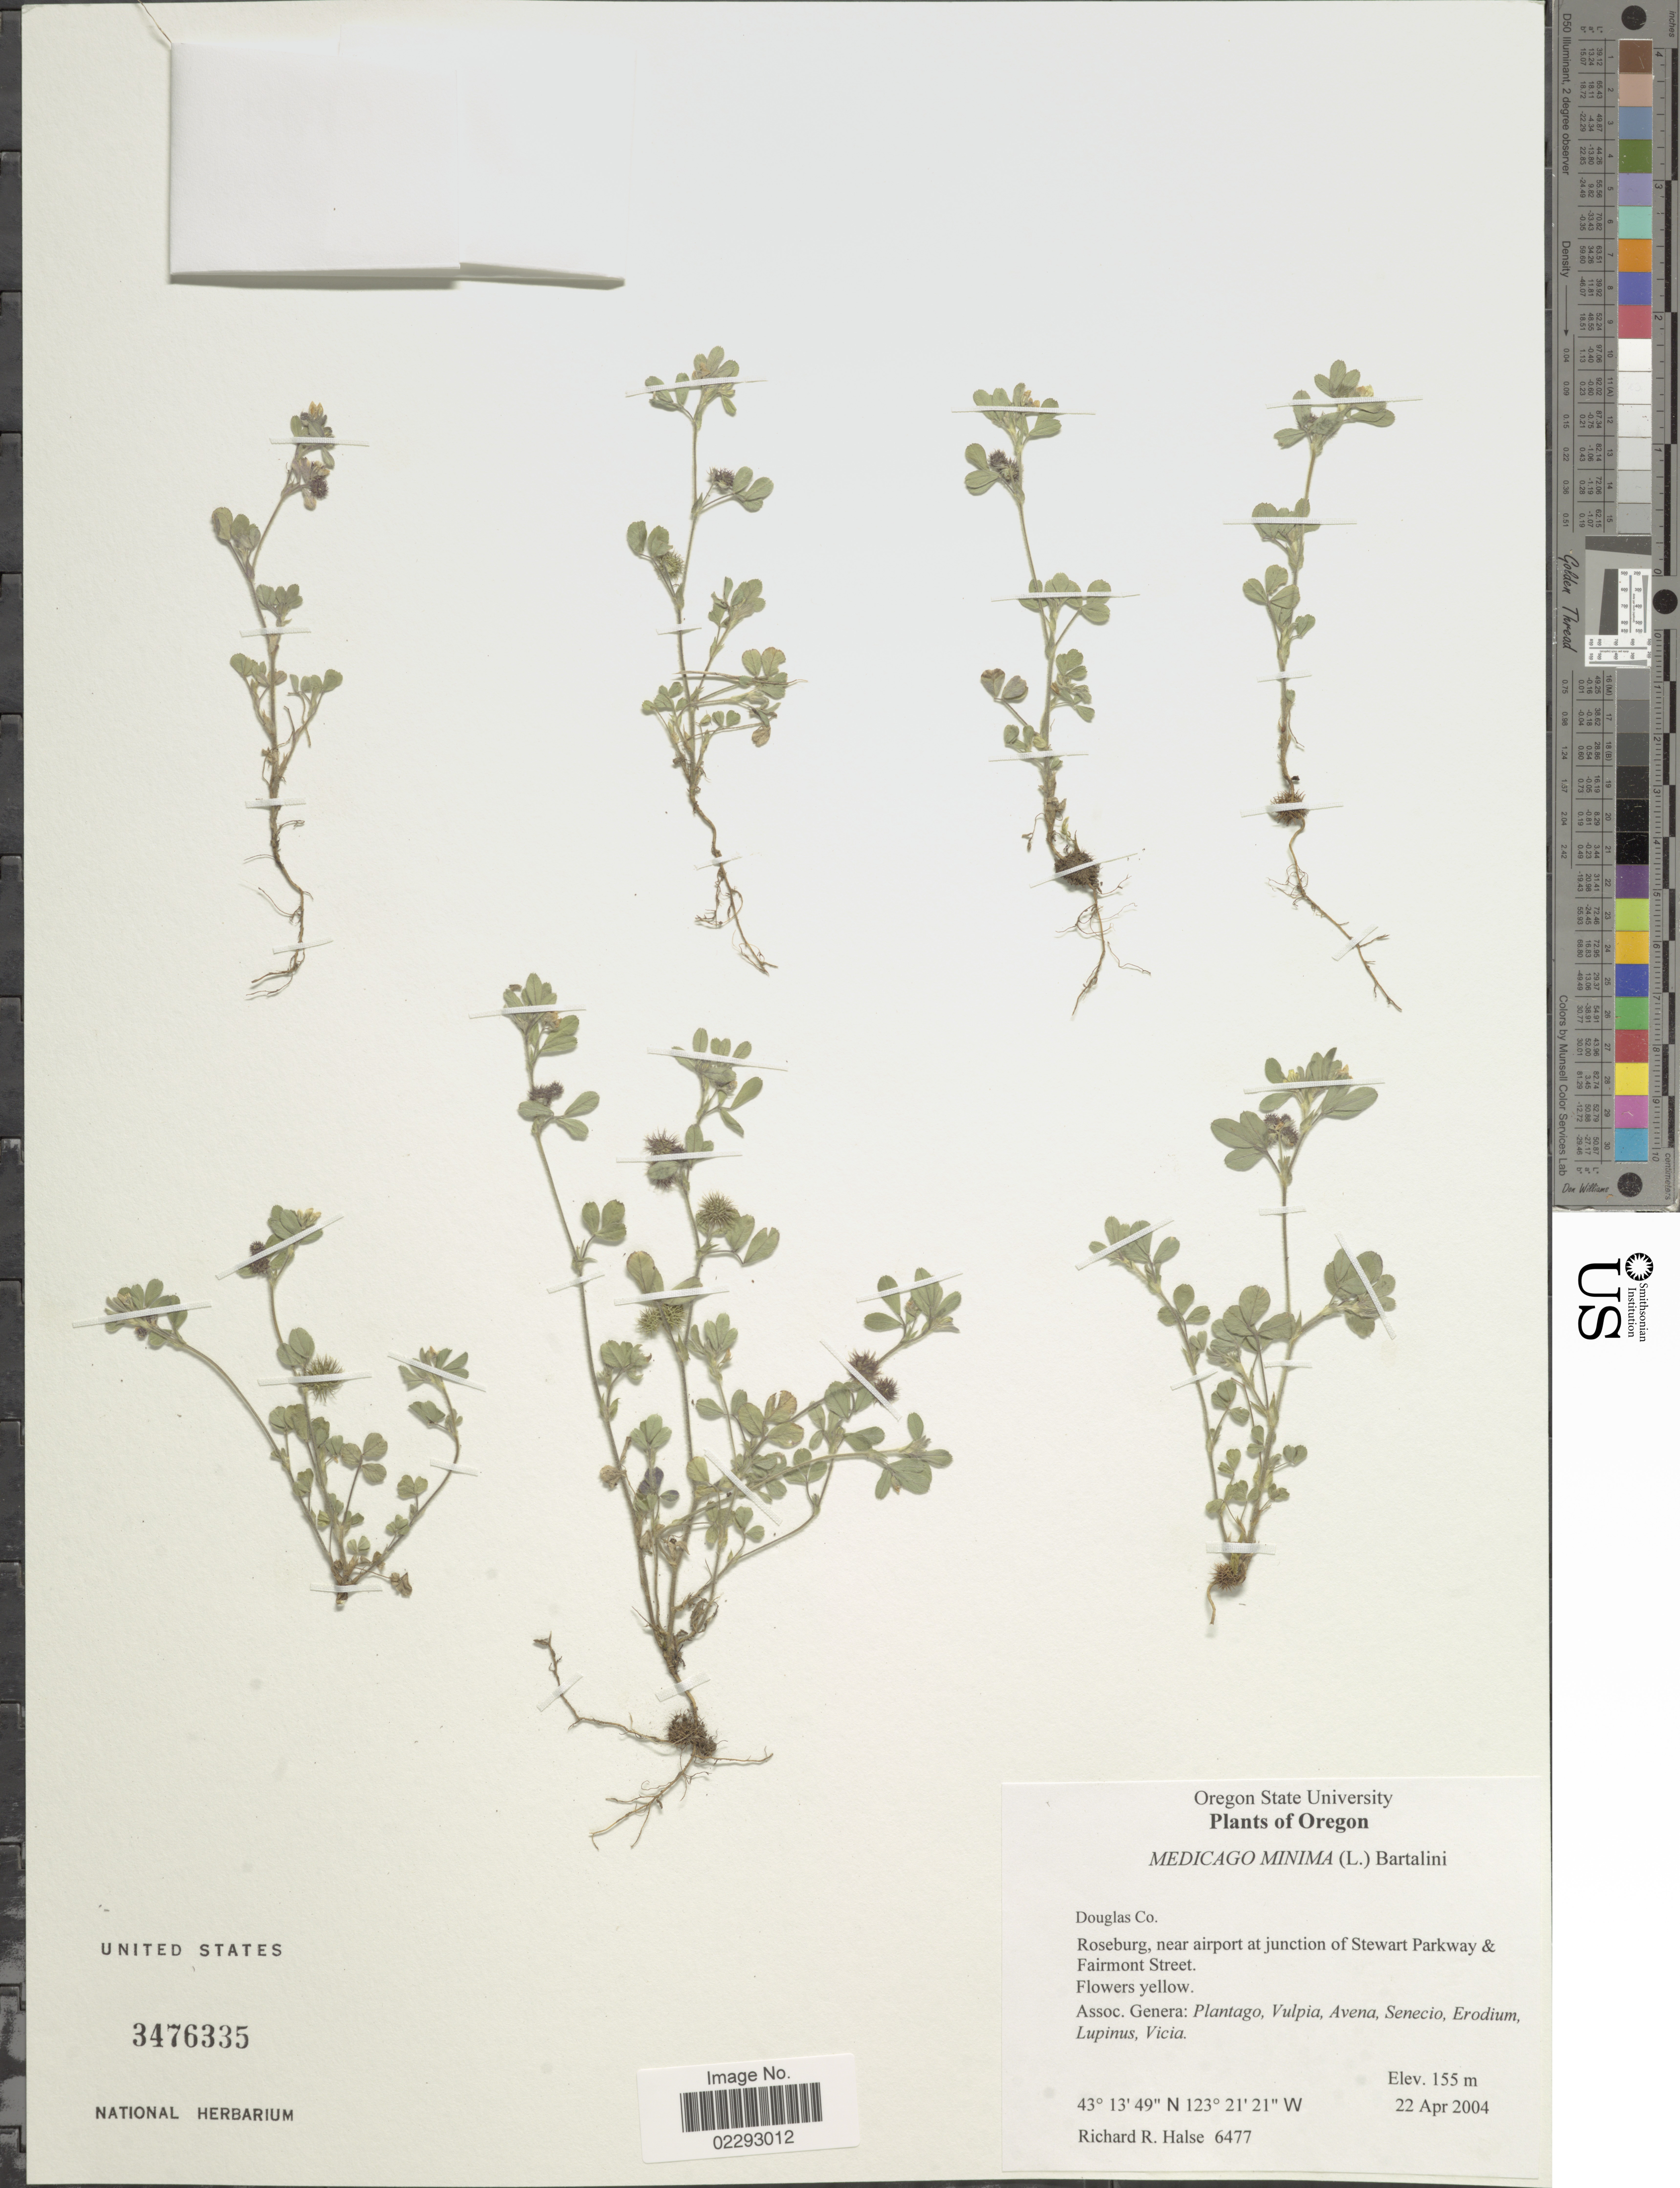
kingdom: Plantae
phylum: Tracheophyta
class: Magnoliopsida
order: Fabales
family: Fabaceae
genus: Medicago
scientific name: Medicago minima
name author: Lam.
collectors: R. Halse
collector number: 6477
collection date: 2004-04-22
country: United States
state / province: Oregon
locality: Oregon, Roseburg, near airport at junction of Stewart Parkway & Fairmont Street.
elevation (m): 155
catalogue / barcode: US 3476335